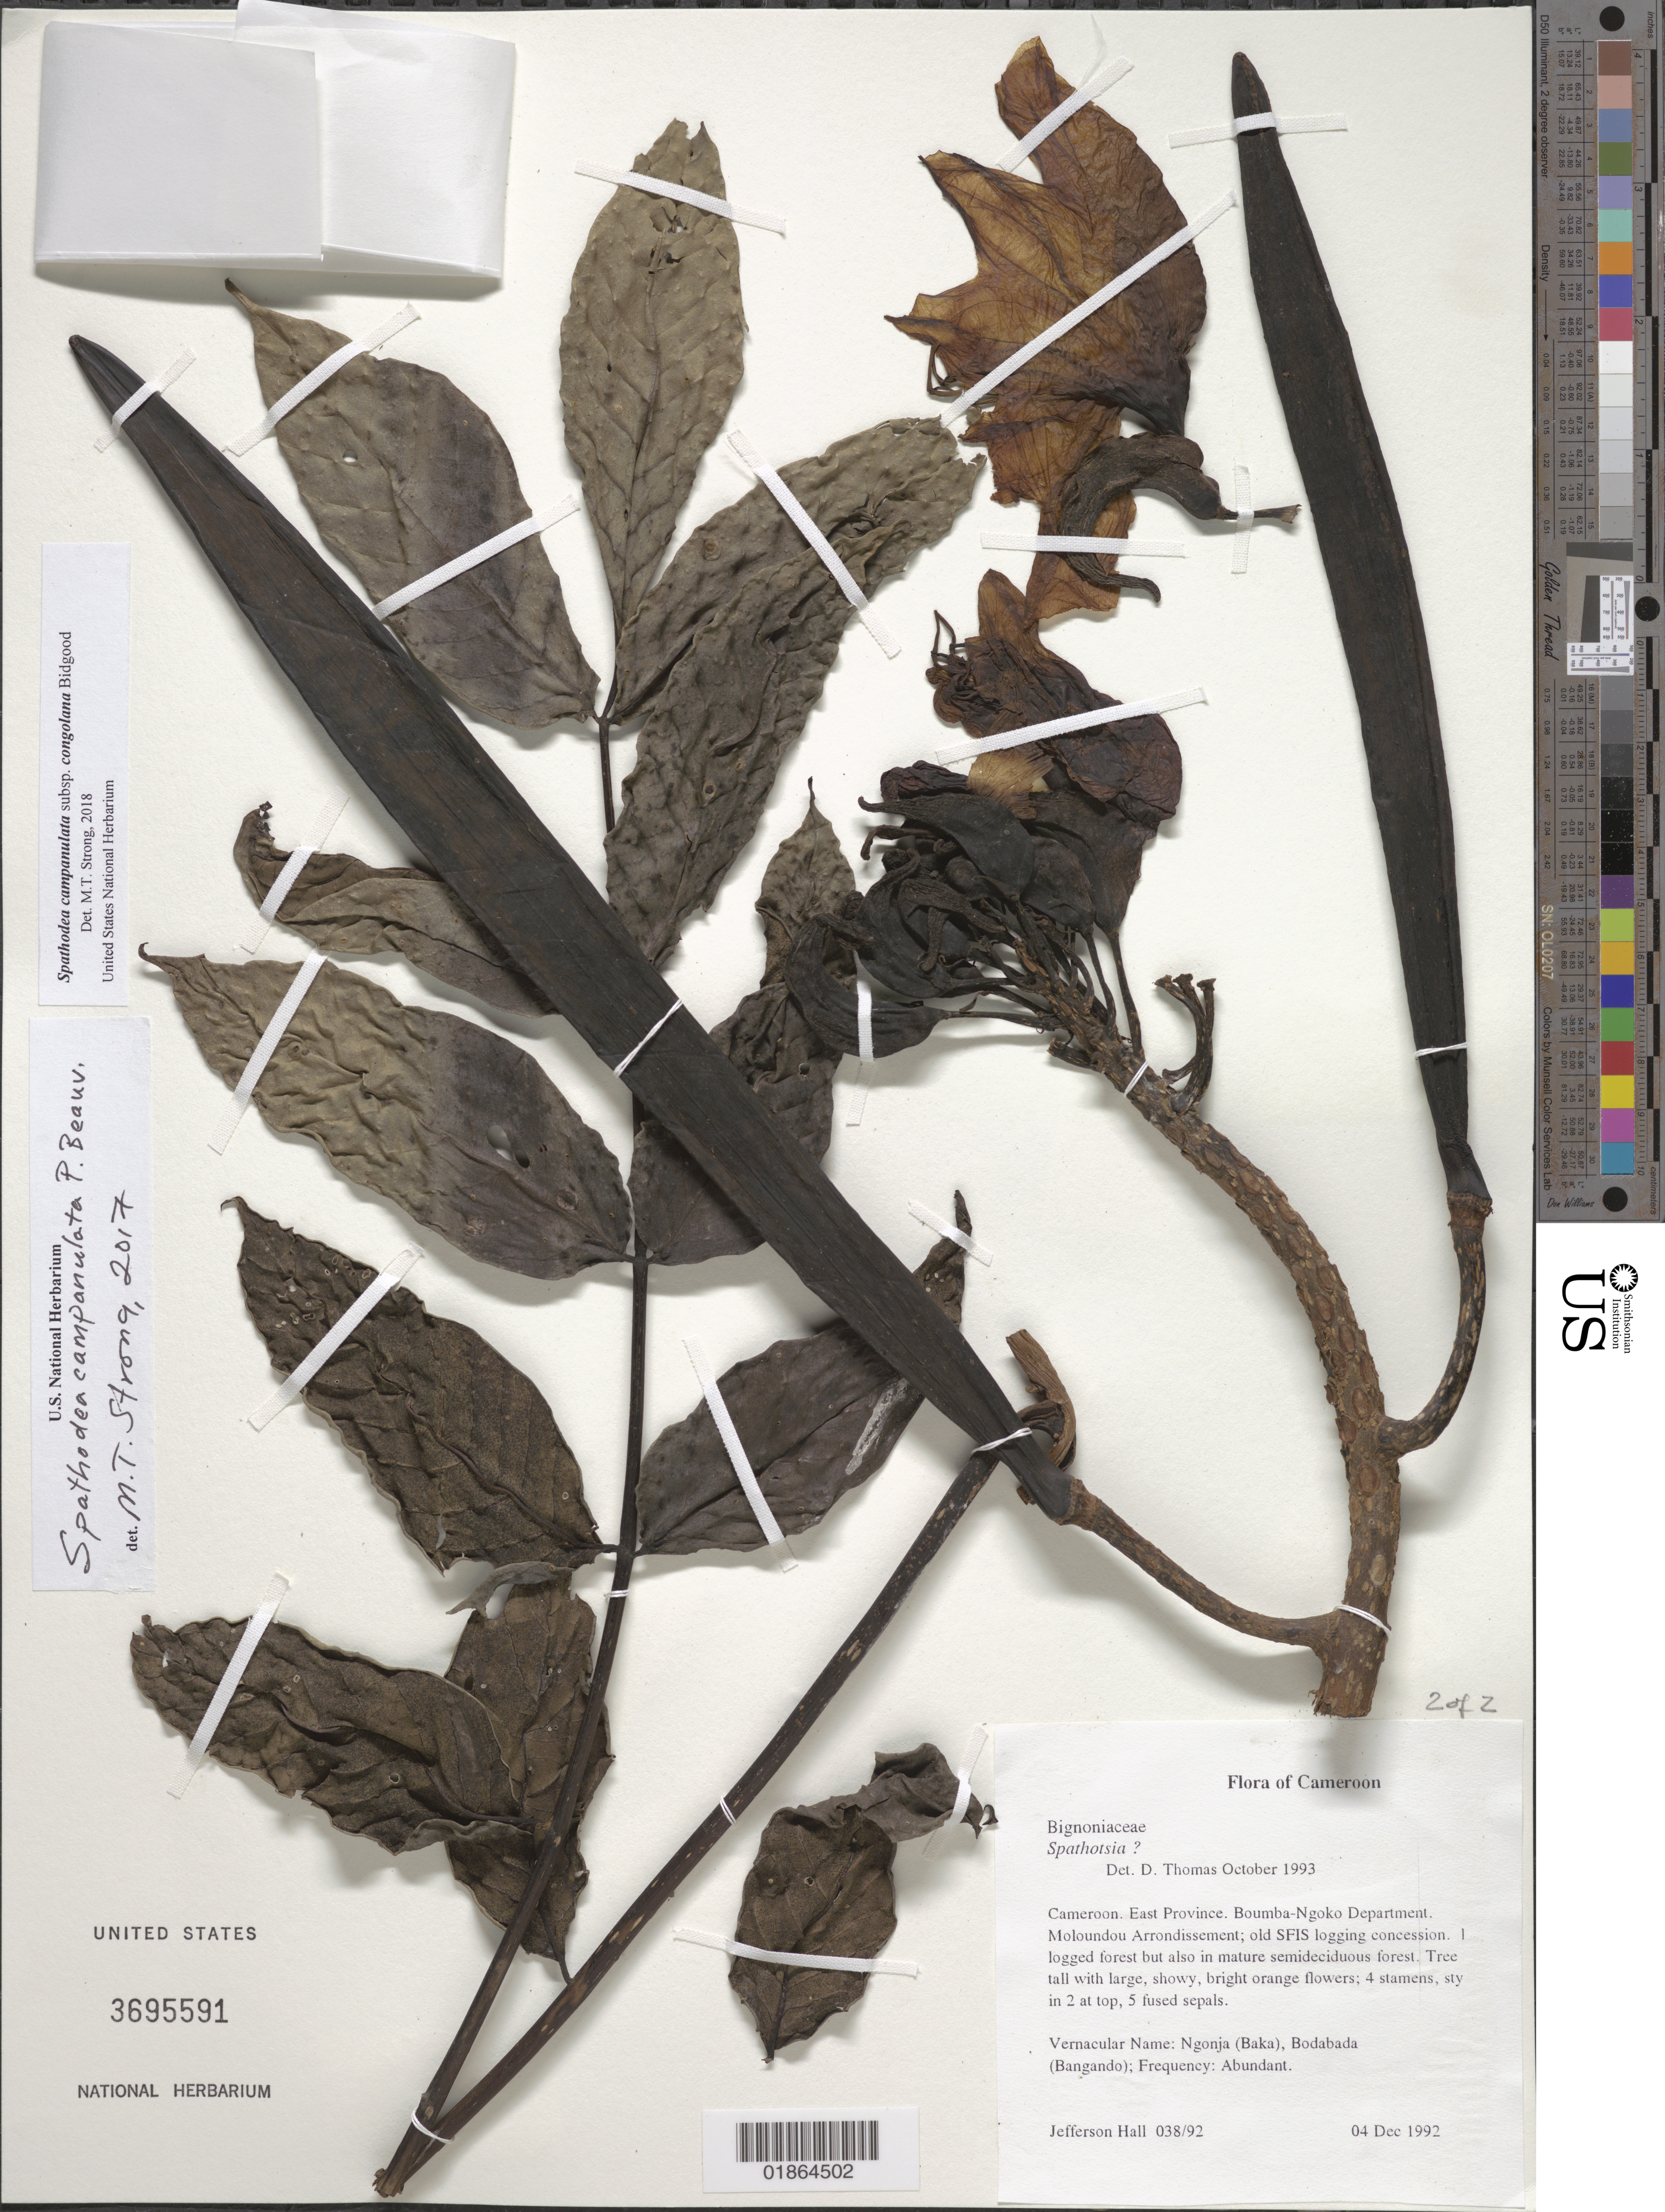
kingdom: Plantae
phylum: Tracheophyta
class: Magnoliopsida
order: Lamiales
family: Bignoniaceae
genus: Spathodea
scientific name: Spathodea campanulata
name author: P. Beauv.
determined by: Strong, M. T., (US), Smithsonian Institution - National Museum of Natural History (UNITED STATES)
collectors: J. Hall & -. Edouard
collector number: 038/92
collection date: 1992-12-10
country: Cameroon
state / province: Est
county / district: Boumba-ngoko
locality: Moloundou Arrondissement; old SFIS logging concession.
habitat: In logged forest but also in mature semideciduous forest.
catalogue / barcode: US 3695591